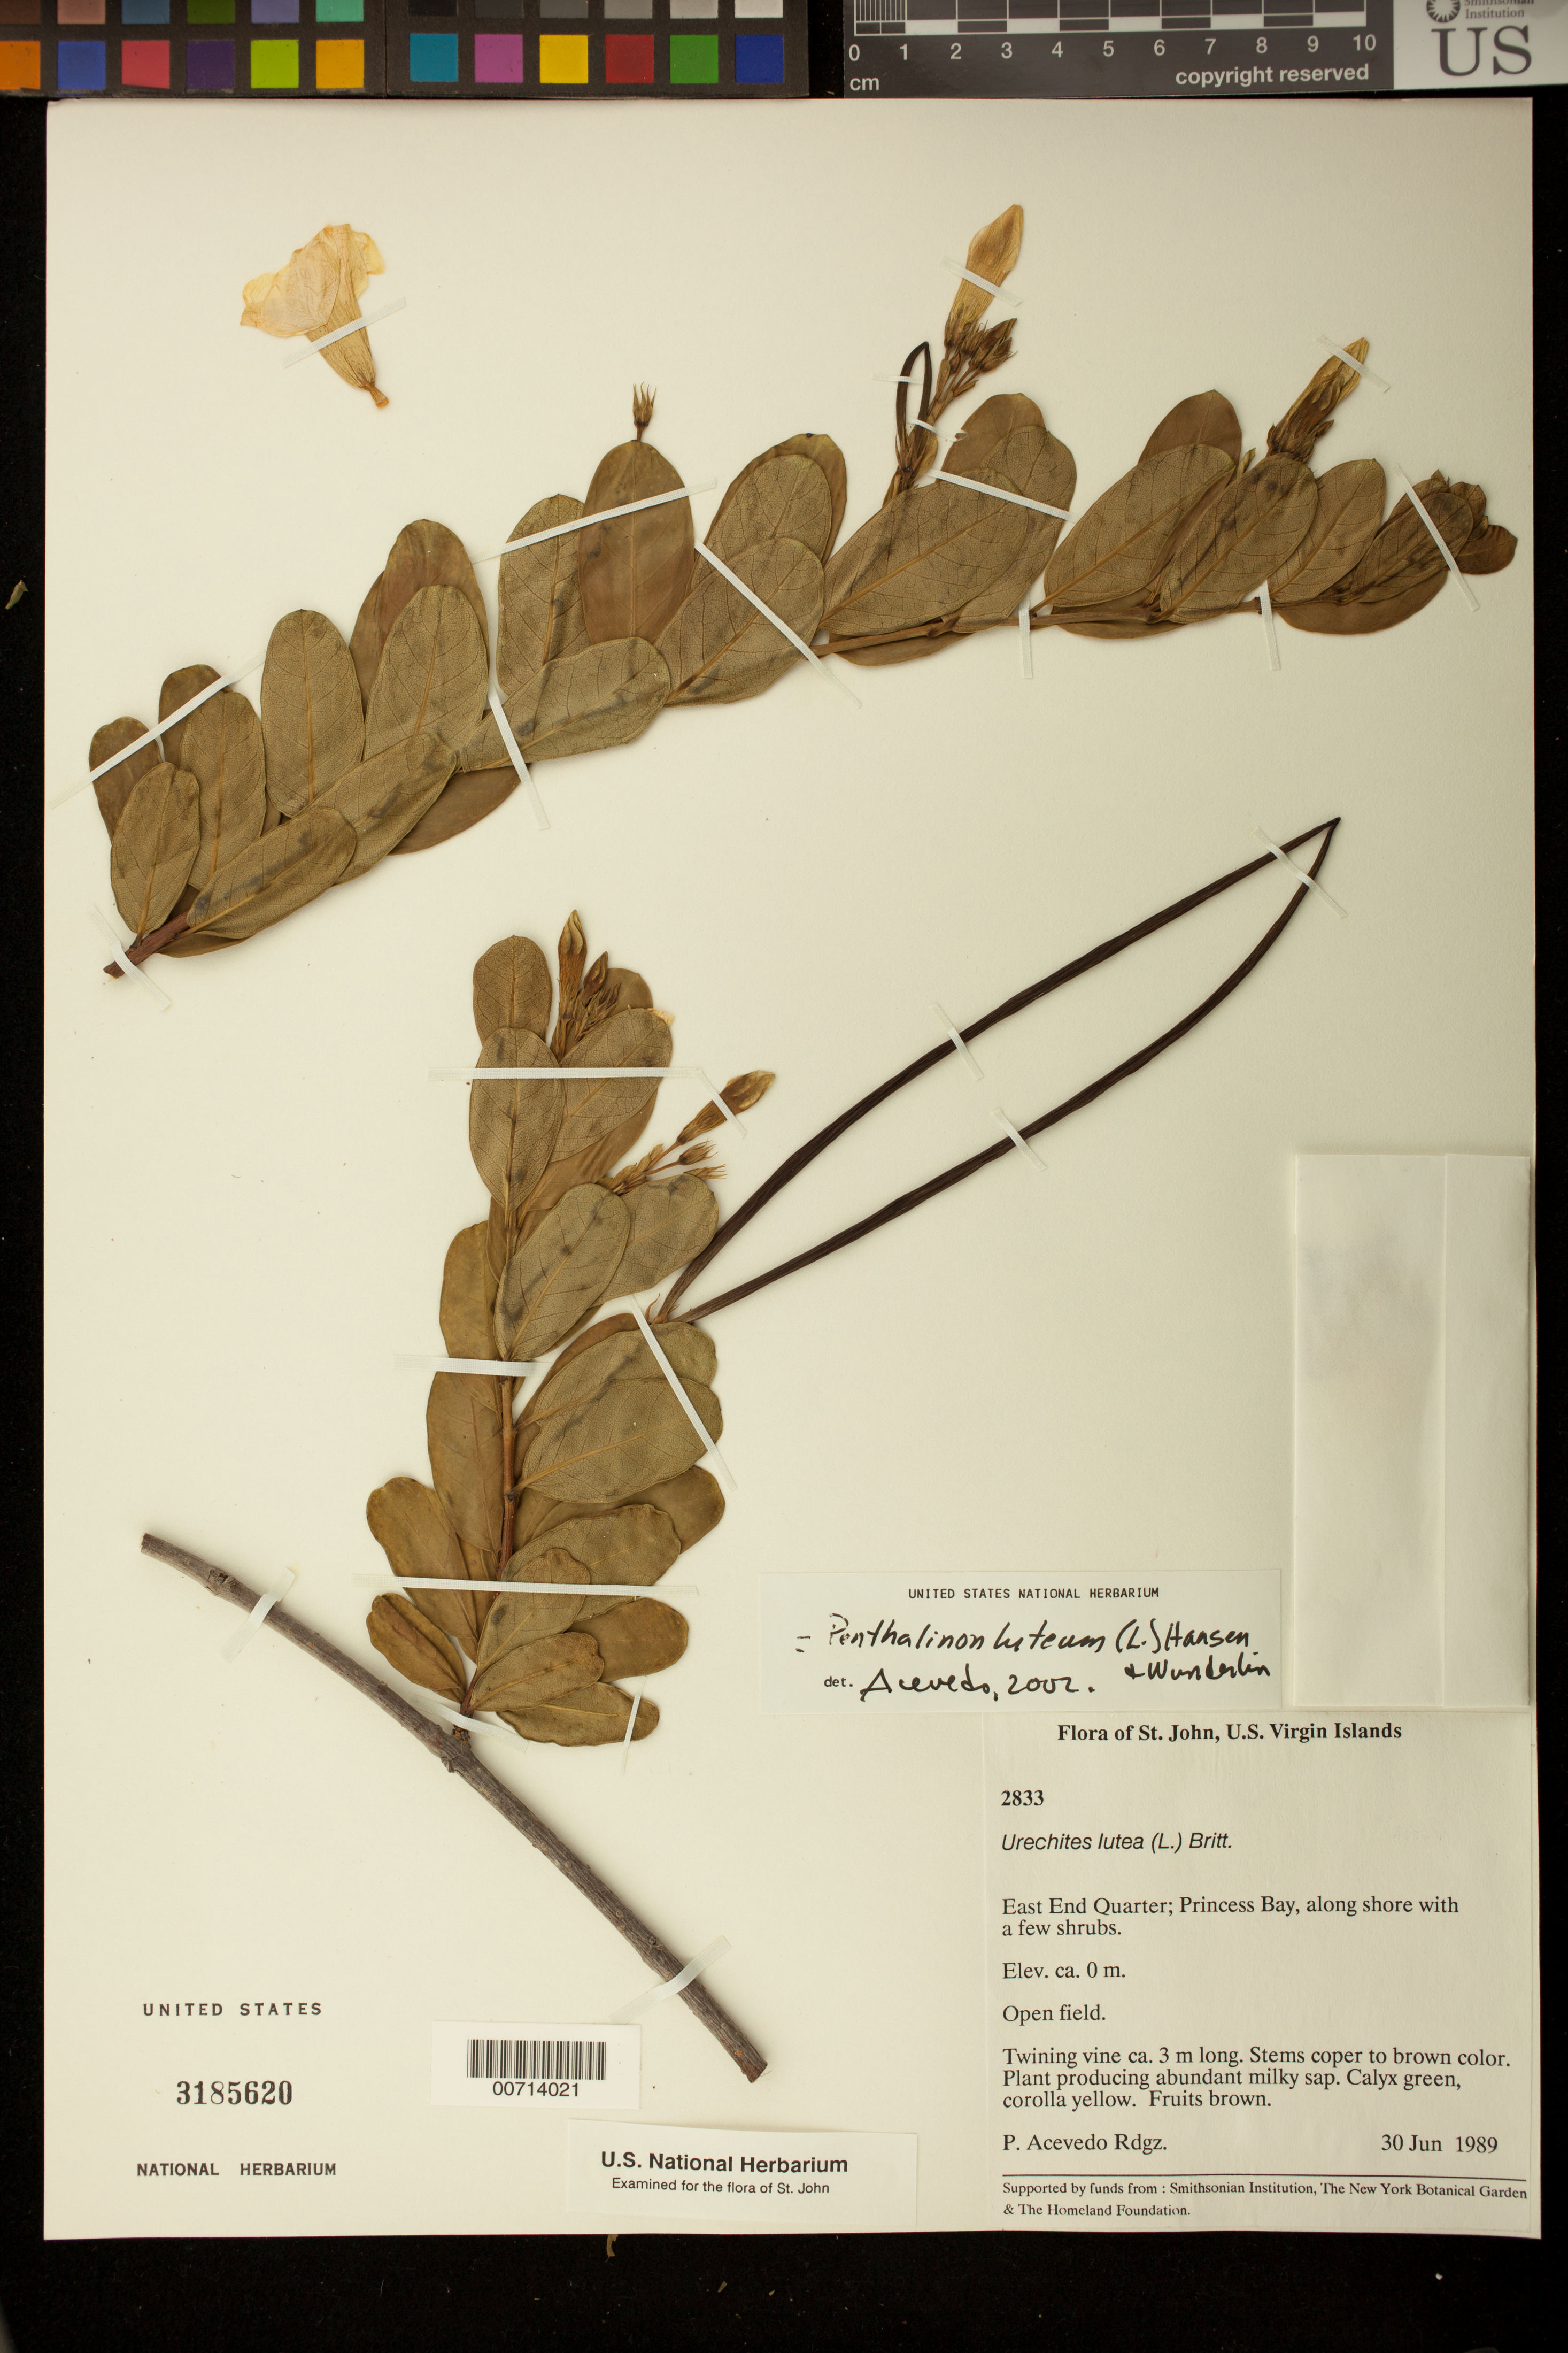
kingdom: Plantae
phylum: Tracheophyta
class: Magnoliopsida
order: Gentianales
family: Apocynaceae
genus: Pentalinon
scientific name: Pentalinon luteum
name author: (L.) B.F. Hansen & Wunderlin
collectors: P. Acevedo-Rodr.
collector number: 2833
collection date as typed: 30 Jun 1989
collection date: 1989-06-30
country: U.S. Virgin Islands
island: St. John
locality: East End Quarter, along Center Line Road by Hurricane Hole.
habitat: Along sandy shore, open area.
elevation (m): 0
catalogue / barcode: US 3185620